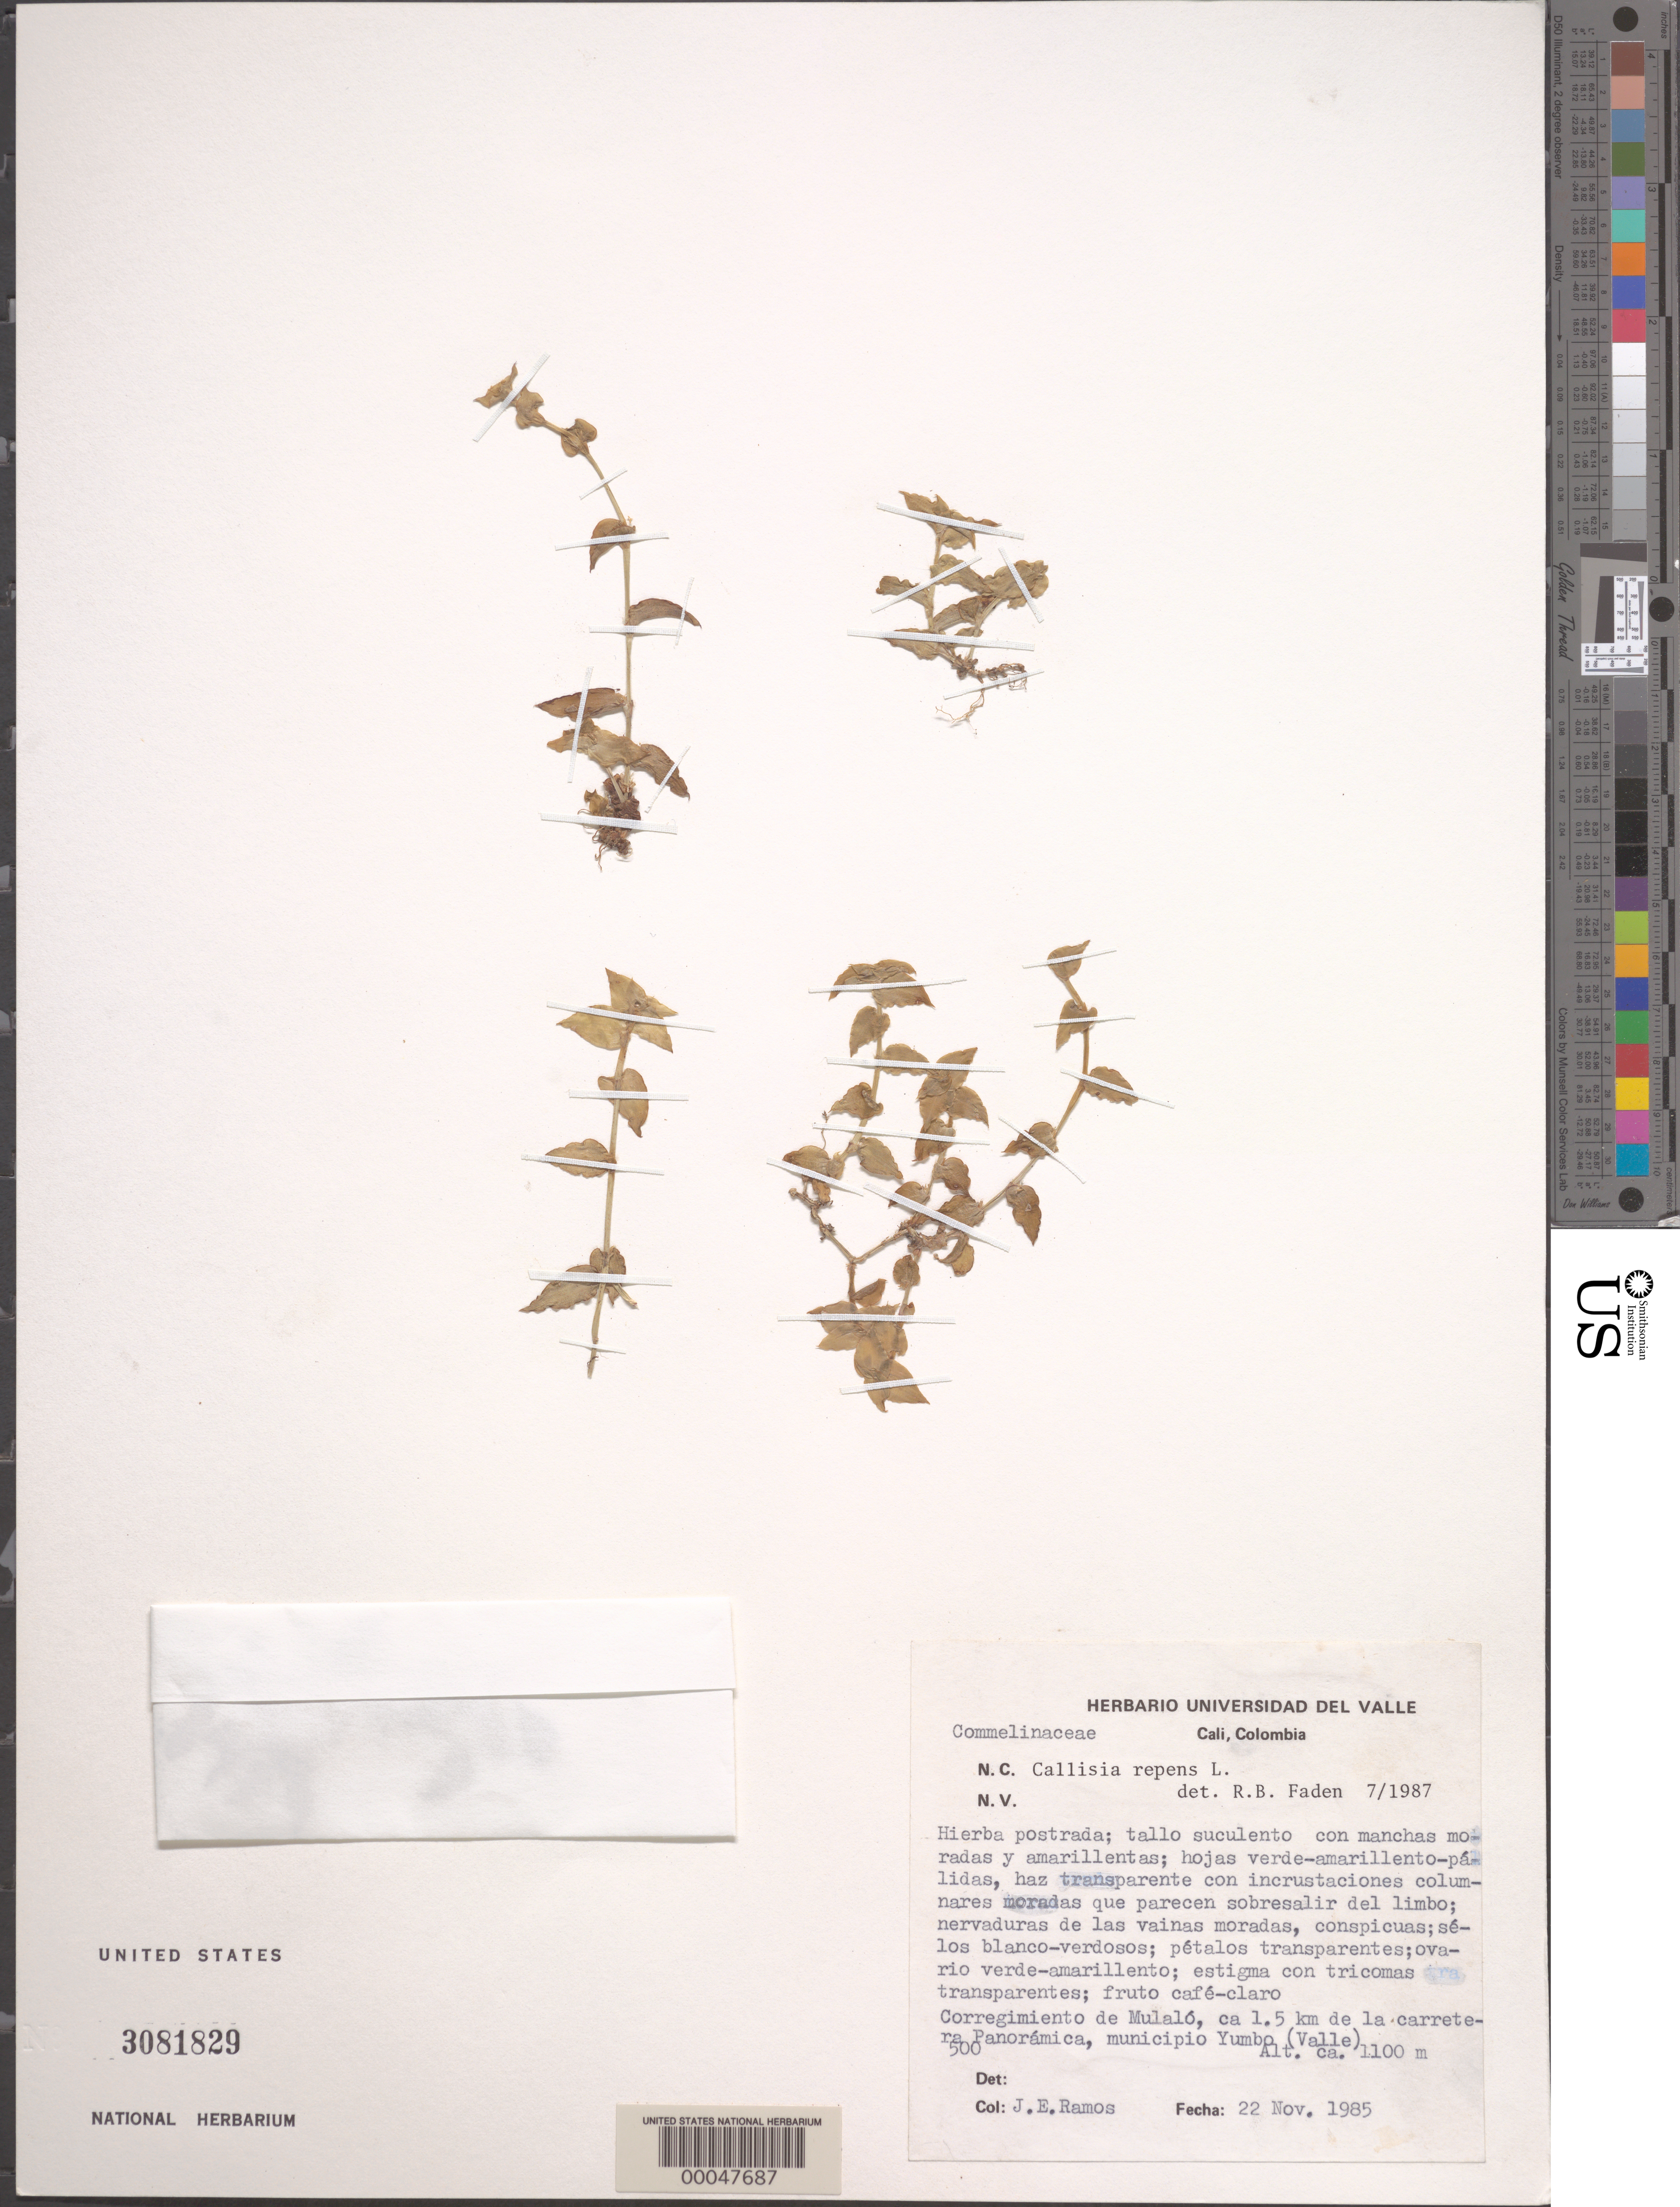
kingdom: Plantae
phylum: Tracheophyta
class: Liliopsida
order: Commelinales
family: Commelinaceae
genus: Callisia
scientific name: Callisia repens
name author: (Jacq.) L.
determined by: Faden, Robert B., (US), Smithsonian Institution - National Museum of Natural History (UNITED STATES)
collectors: J. E. Ramos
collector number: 500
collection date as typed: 22 Nov 1985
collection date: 1985-11-22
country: Colombia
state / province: Valle del Cauca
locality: YUmbo Mun. (?), 1.5 km from Pan American Hwy, near la Calera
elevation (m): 1100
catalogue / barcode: US 3081829